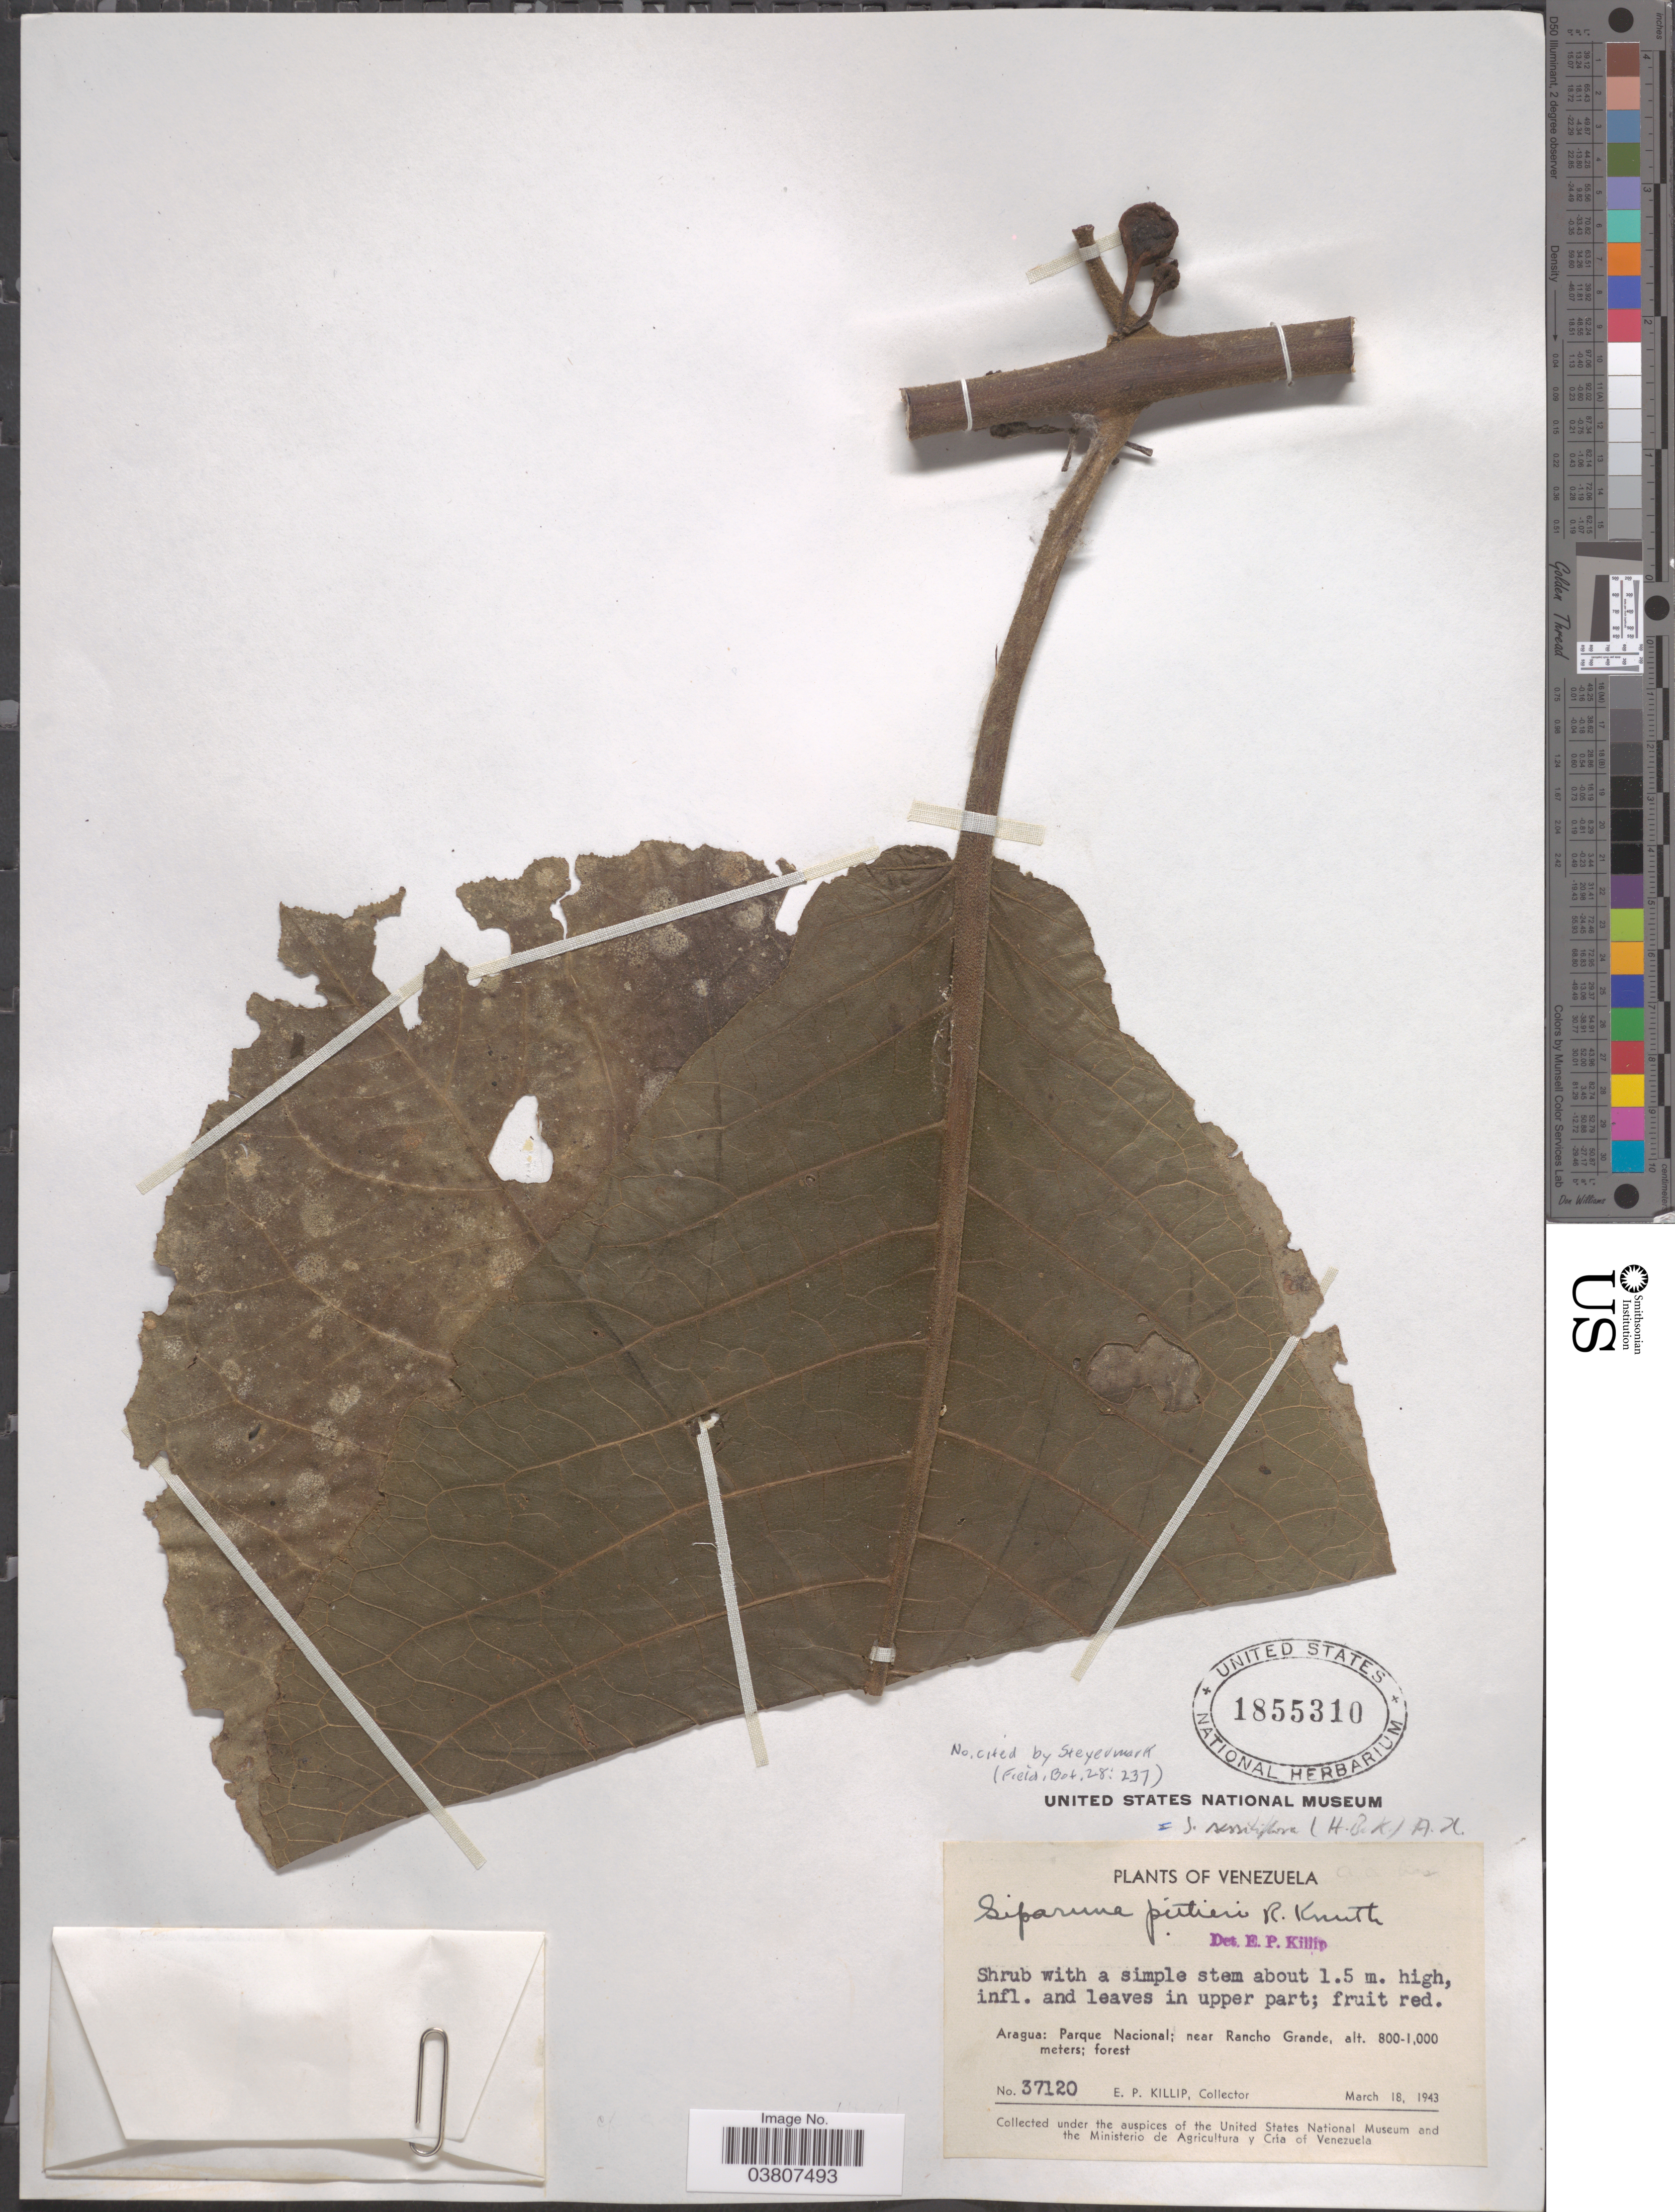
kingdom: Plantae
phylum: Tracheophyta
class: Magnoliopsida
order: Laurales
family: Siparunaceae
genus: Siparuna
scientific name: Siparuna sessiliflora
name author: (Kunth) A. DC.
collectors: E. P. Killip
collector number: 37120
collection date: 1943-03-18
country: Venezuela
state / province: Aragua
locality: Parque Nacional; near Rancho Grande.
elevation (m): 800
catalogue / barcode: US 1855310